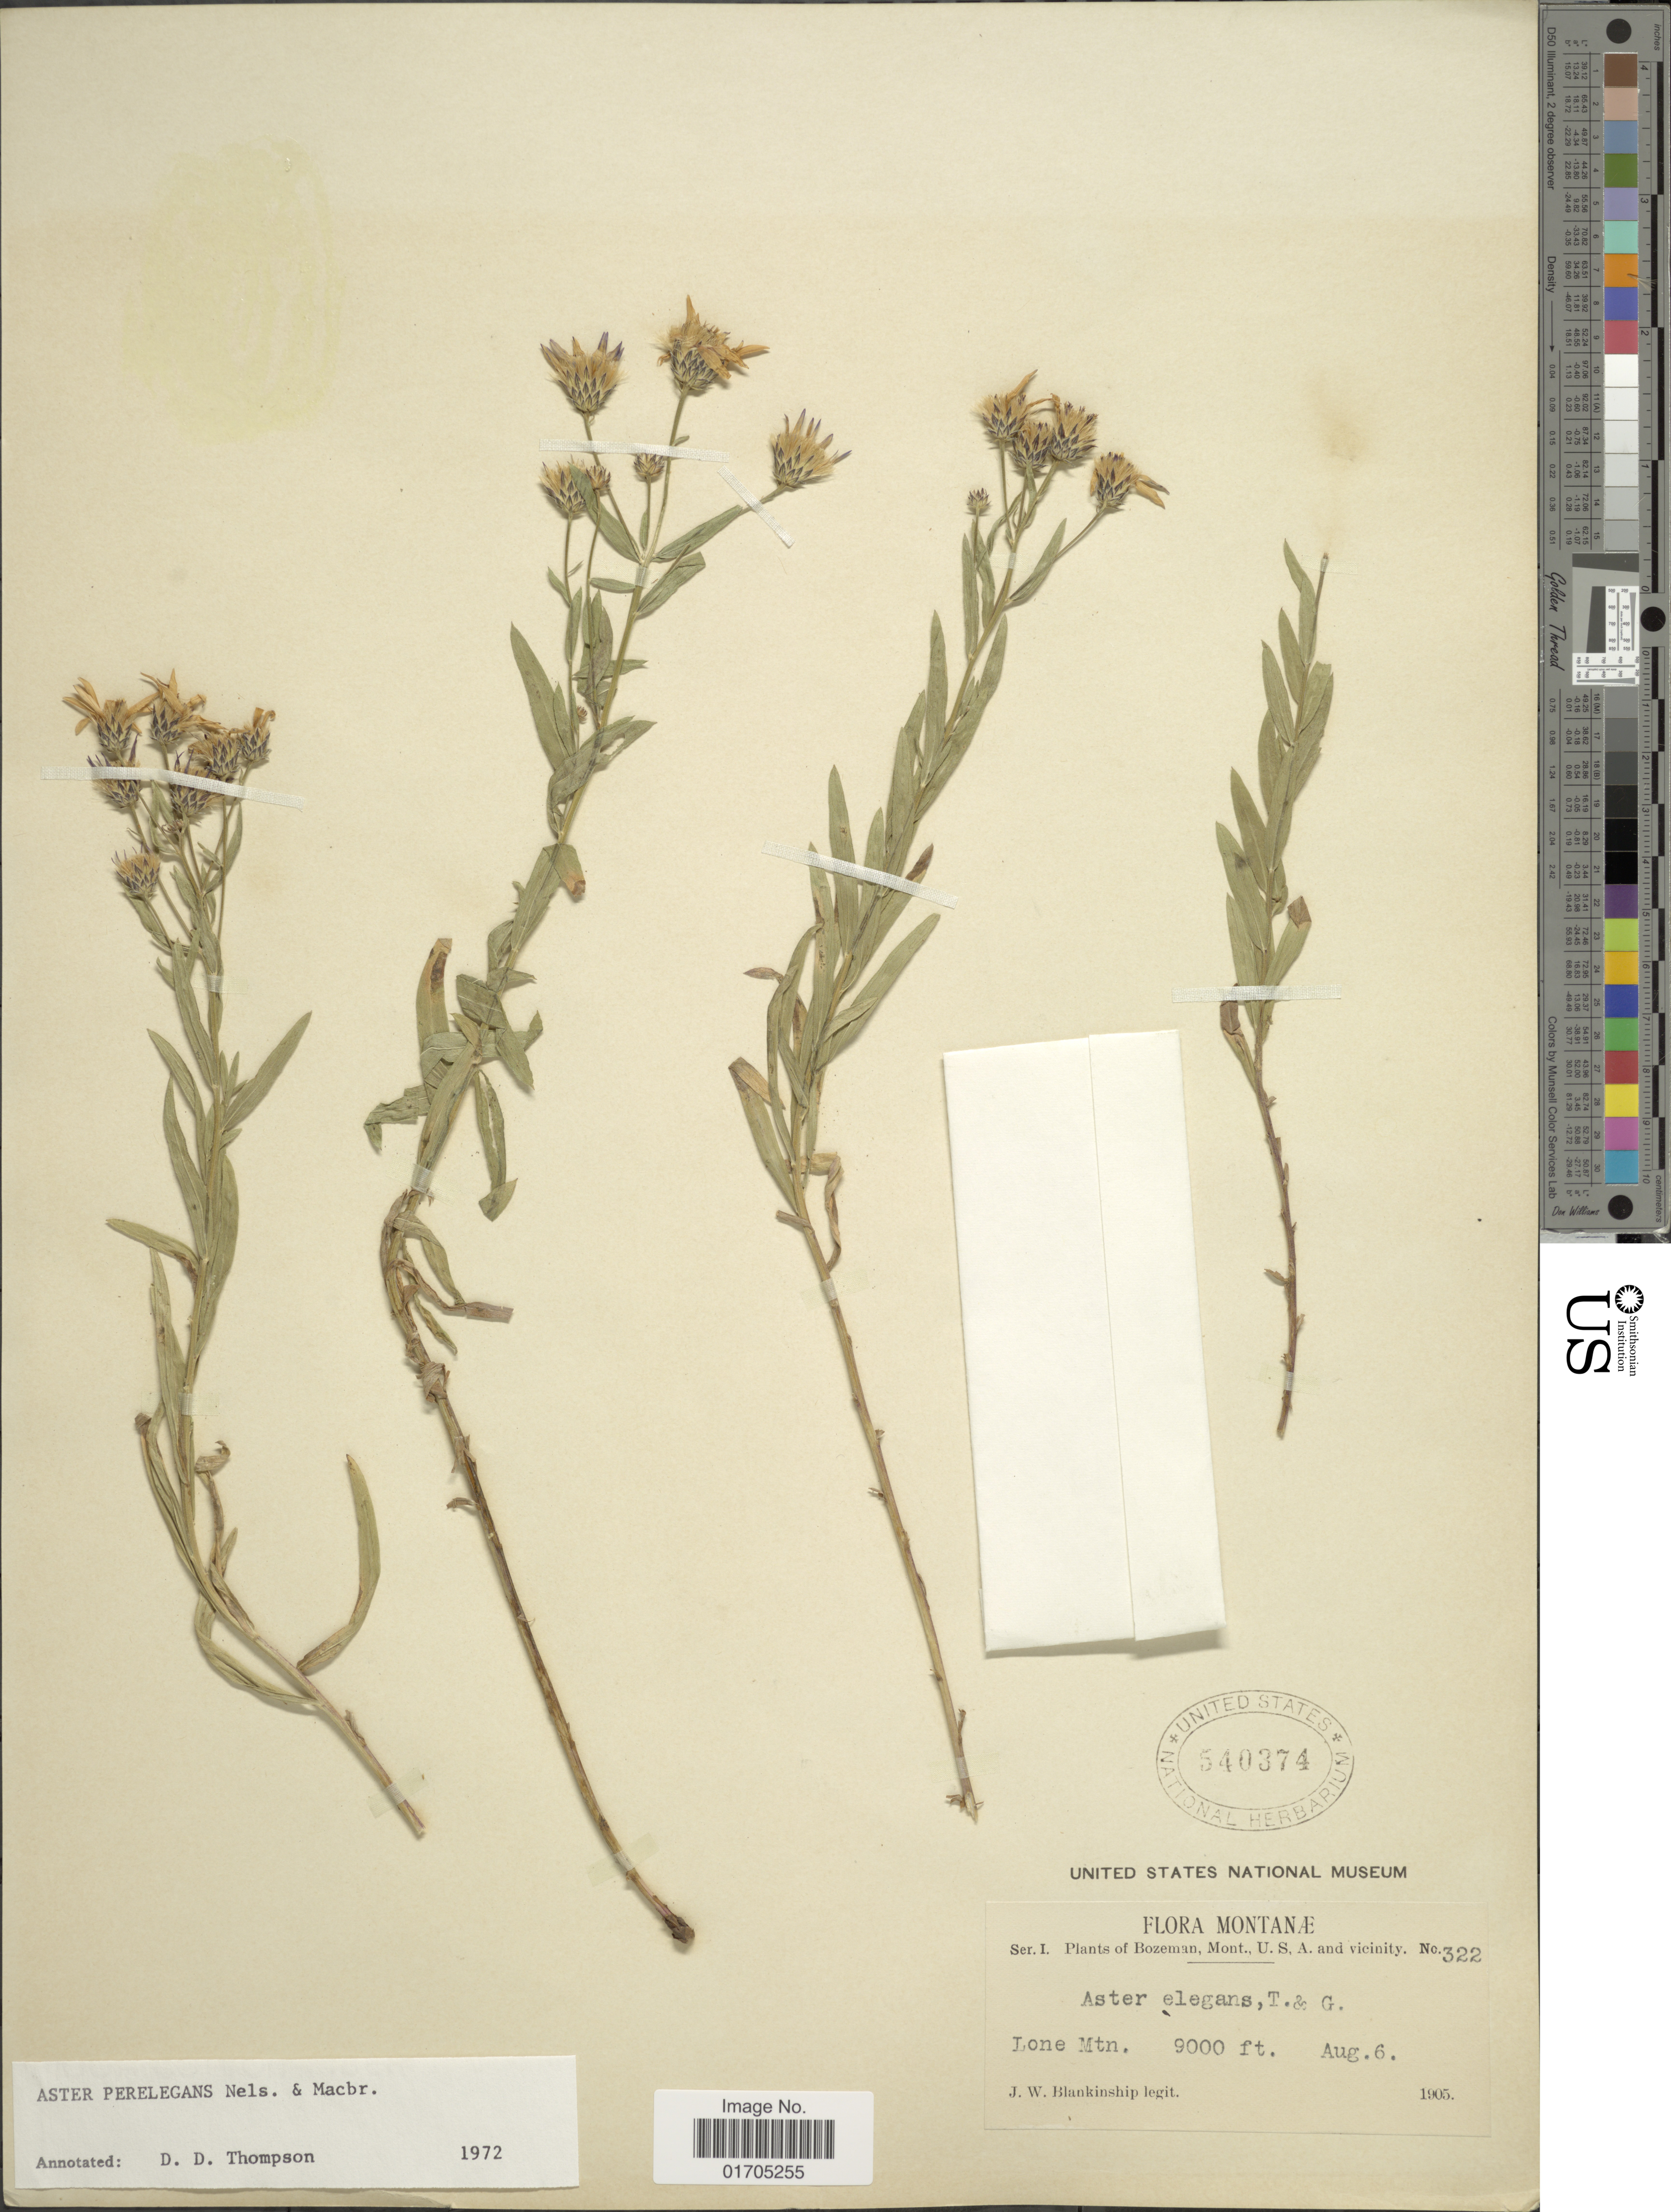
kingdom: Plantae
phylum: Tracheophyta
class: Magnoliopsida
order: Asterales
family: Asteraceae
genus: Eucephalus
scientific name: Eucephalus elegans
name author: Nutt.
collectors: J. W. Blankinship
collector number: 322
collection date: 1905-08-06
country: United States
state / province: Montana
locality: Lone Mtn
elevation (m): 2743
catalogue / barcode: US 540374